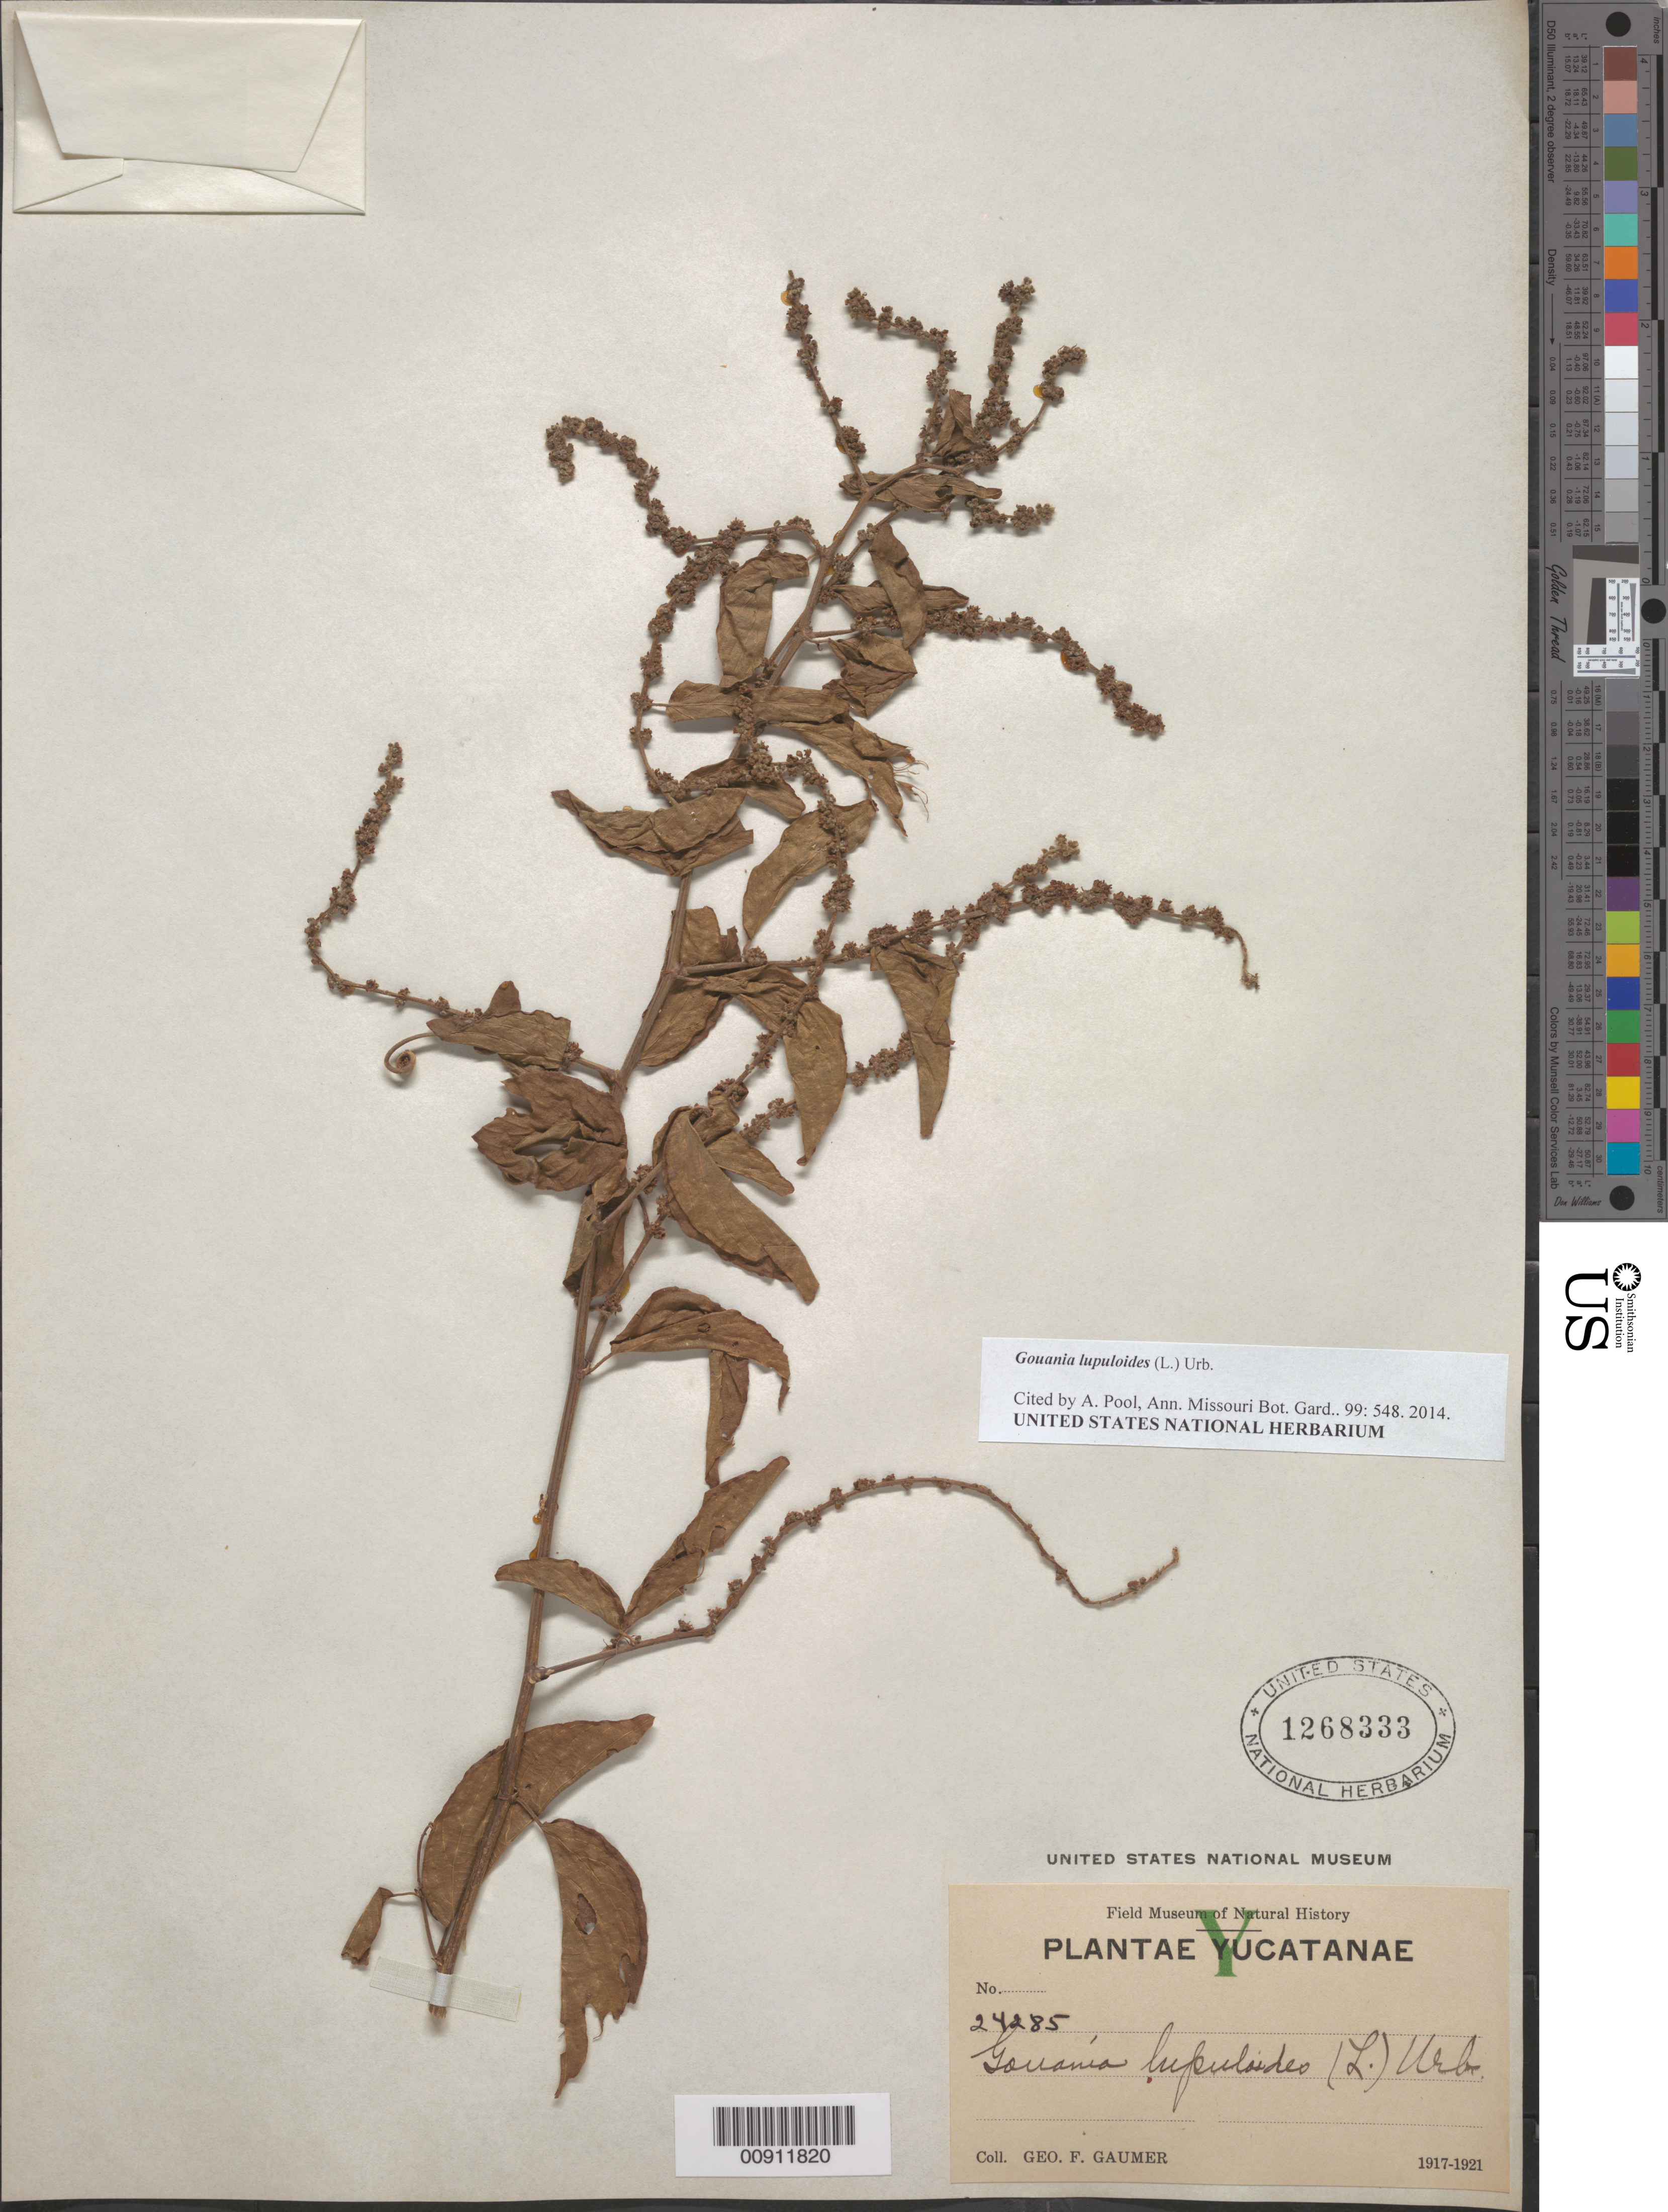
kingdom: Plantae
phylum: Tracheophyta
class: Magnoliopsida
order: Rosales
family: Rhamnaceae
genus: Gouania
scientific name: Gouania lupuloides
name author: (L.) Urb.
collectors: G. F. Gaumer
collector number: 24285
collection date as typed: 1917 to -- --- 1921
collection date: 1917/1921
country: Mexico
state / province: Yucatán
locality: Yucatán.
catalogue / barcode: US 1268333